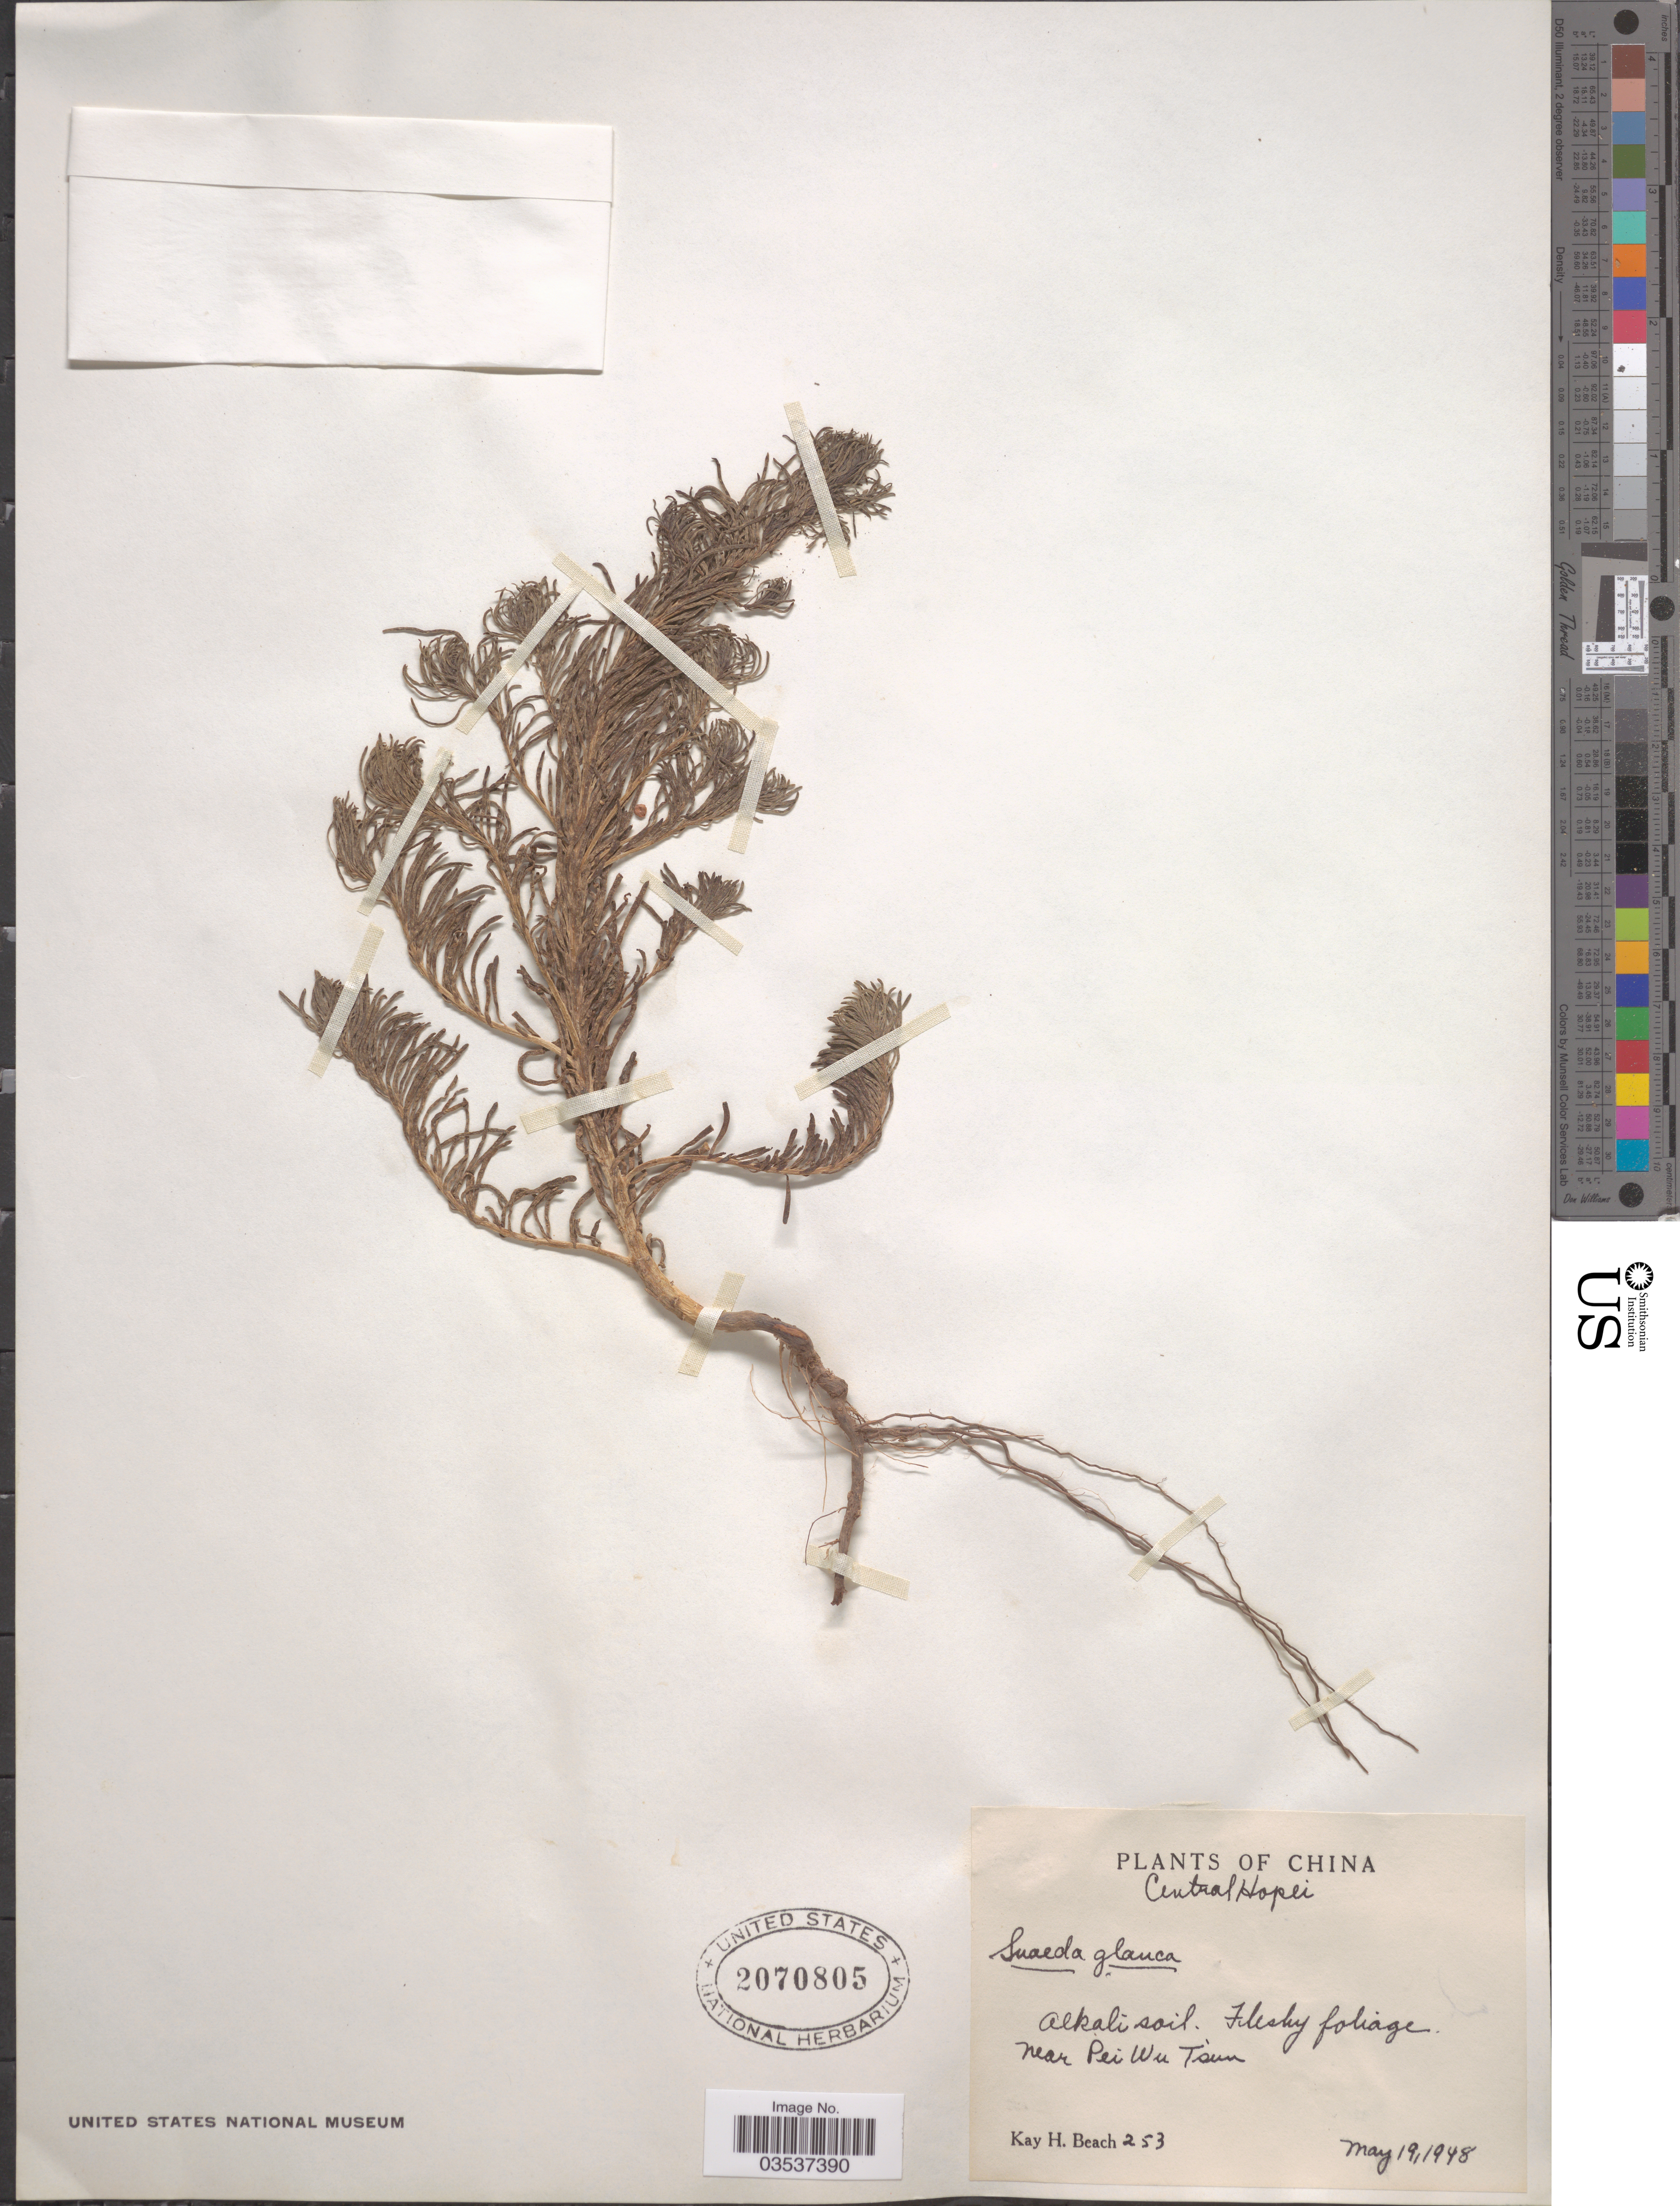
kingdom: Plantae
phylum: Tracheophyta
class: Magnoliopsida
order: Caryophyllales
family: Amaranthaceae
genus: Suaeda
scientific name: Suaeda glauca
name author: (Bunge) Bunge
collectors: K. H. Beach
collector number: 253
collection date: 1948-05-19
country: China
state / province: Hebei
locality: Central Hopei. Near Pei Wu Tsun.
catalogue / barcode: US 2070805